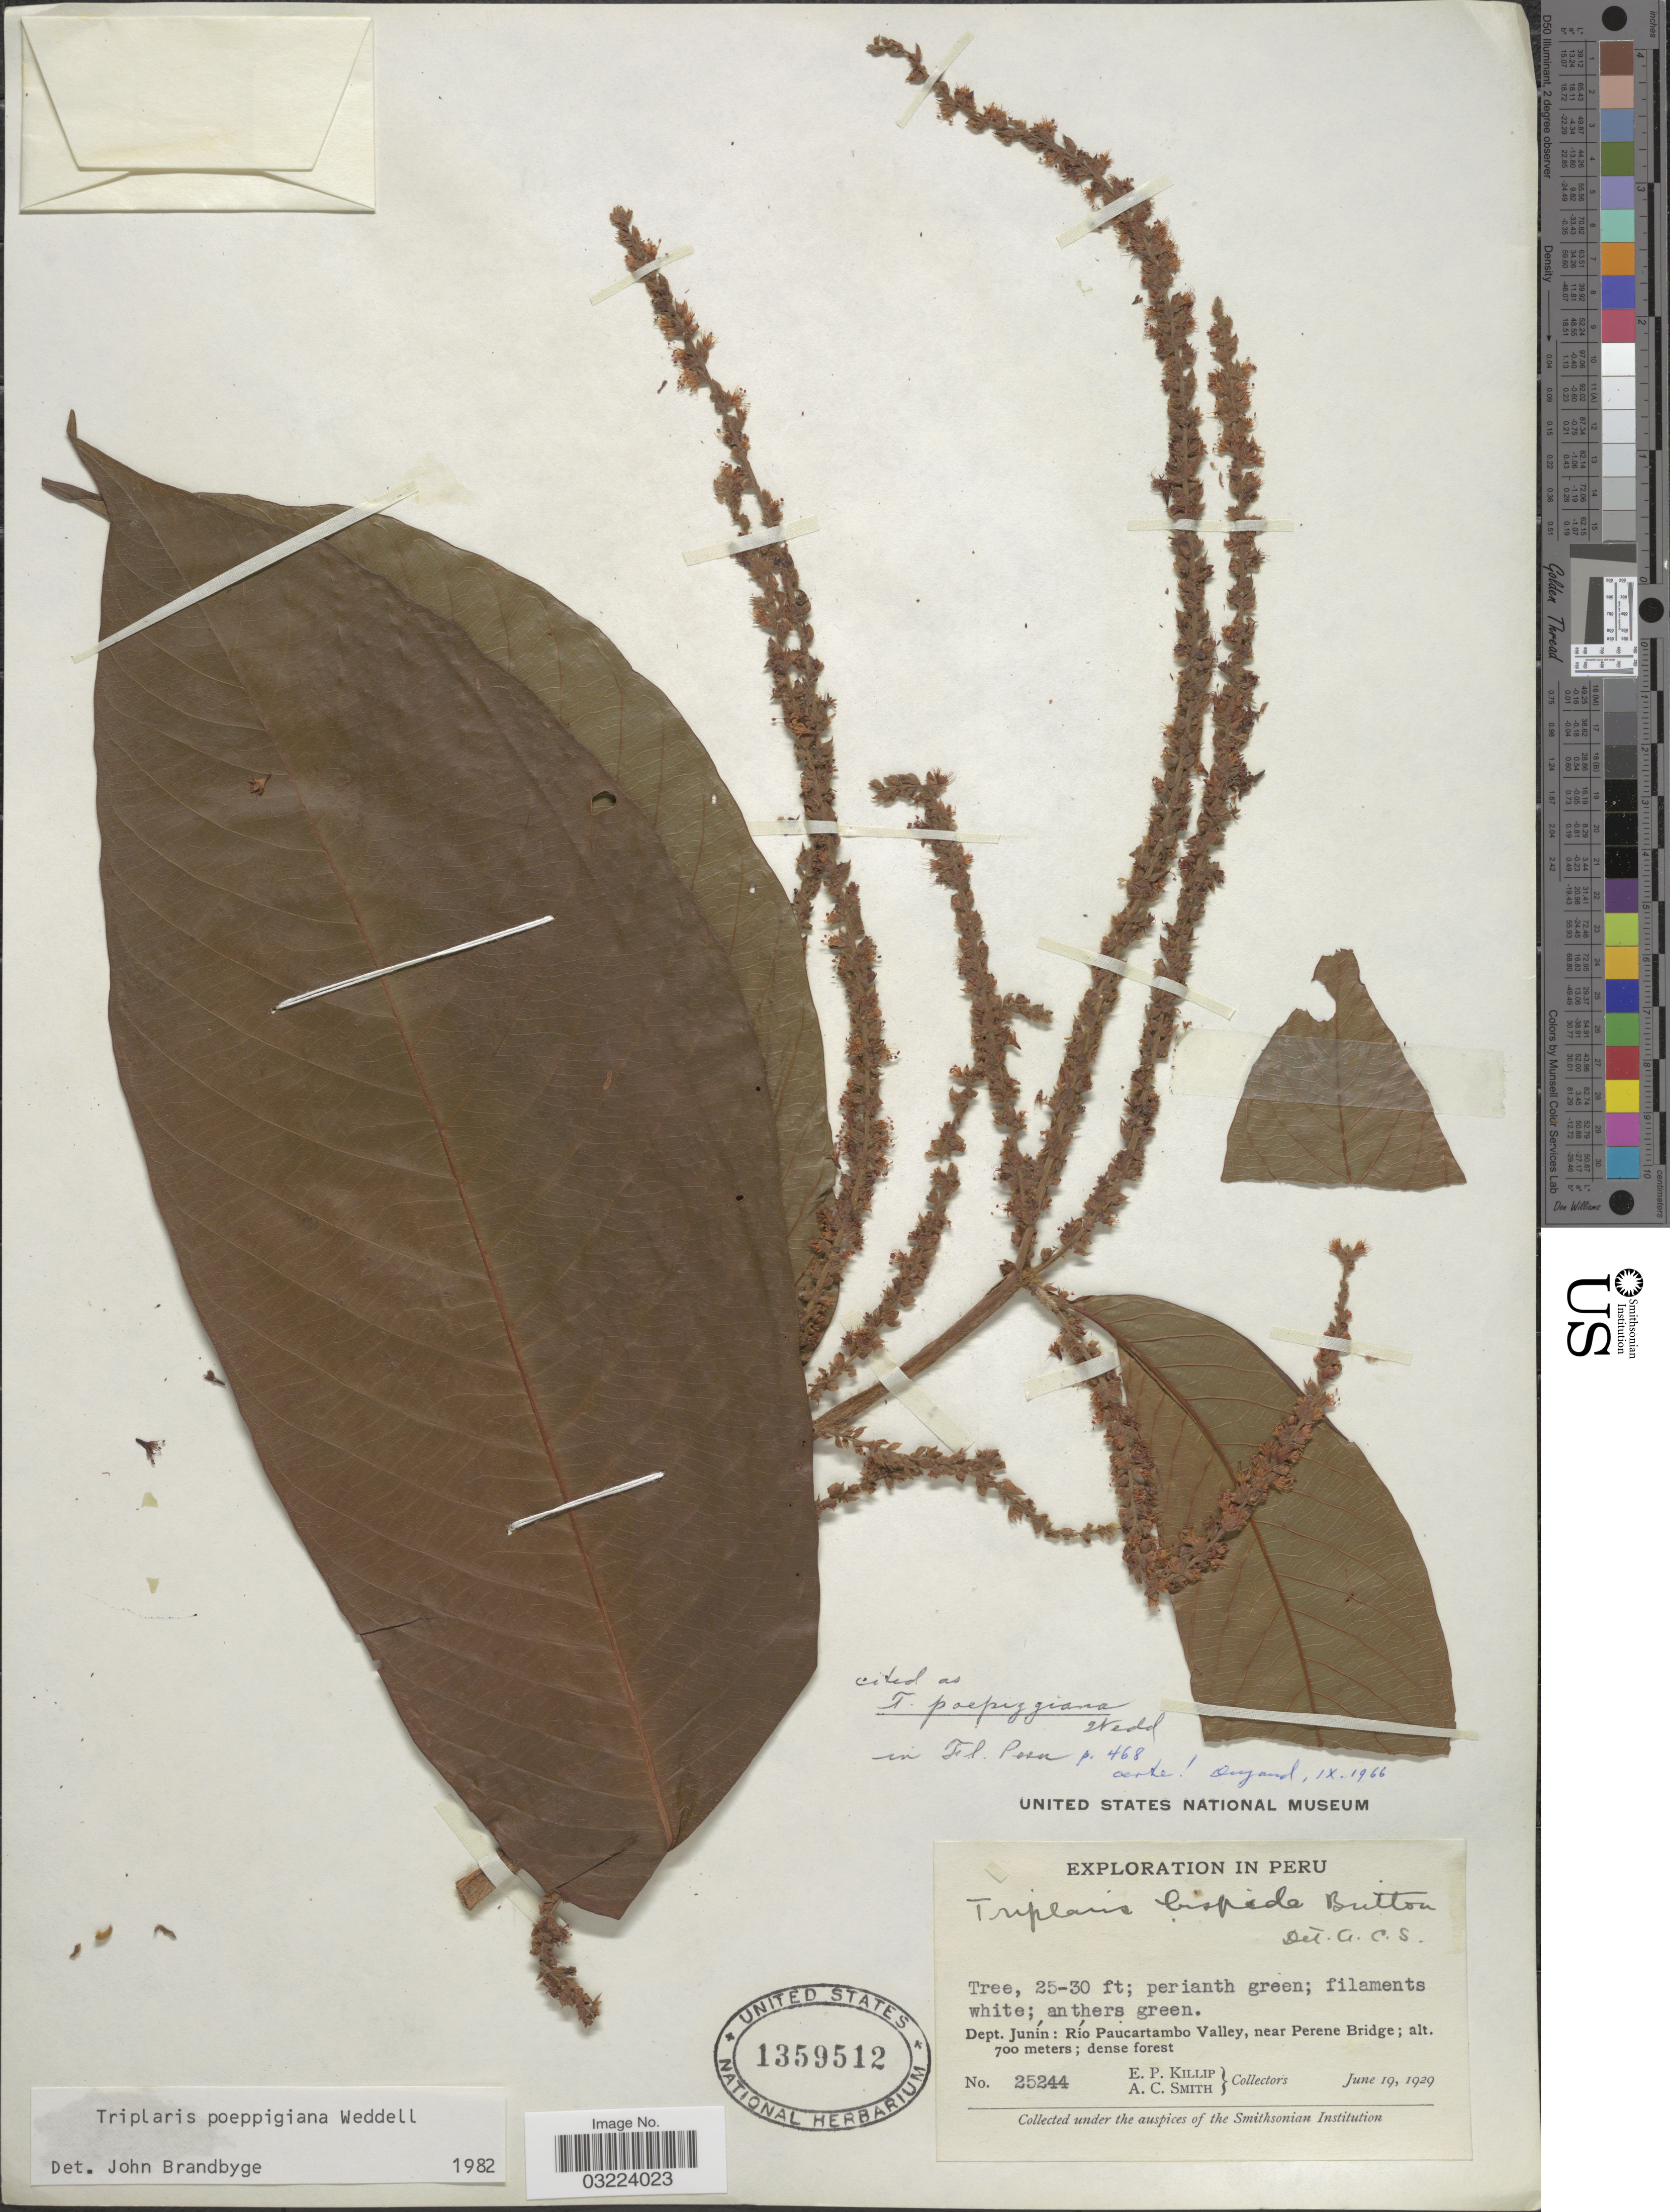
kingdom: Plantae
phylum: Tracheophyta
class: Magnoliopsida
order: Caryophyllales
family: Polygonaceae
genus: Triplaris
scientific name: Triplaris poeppigiana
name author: Wedd.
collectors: E. P. Killip & A. C. Smith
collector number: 25244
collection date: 1929-06-19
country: Peru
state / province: Junín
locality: Dept. Junín: Río Paucartambo Valley, near Perene Bridge.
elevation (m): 700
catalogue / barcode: US 1359512